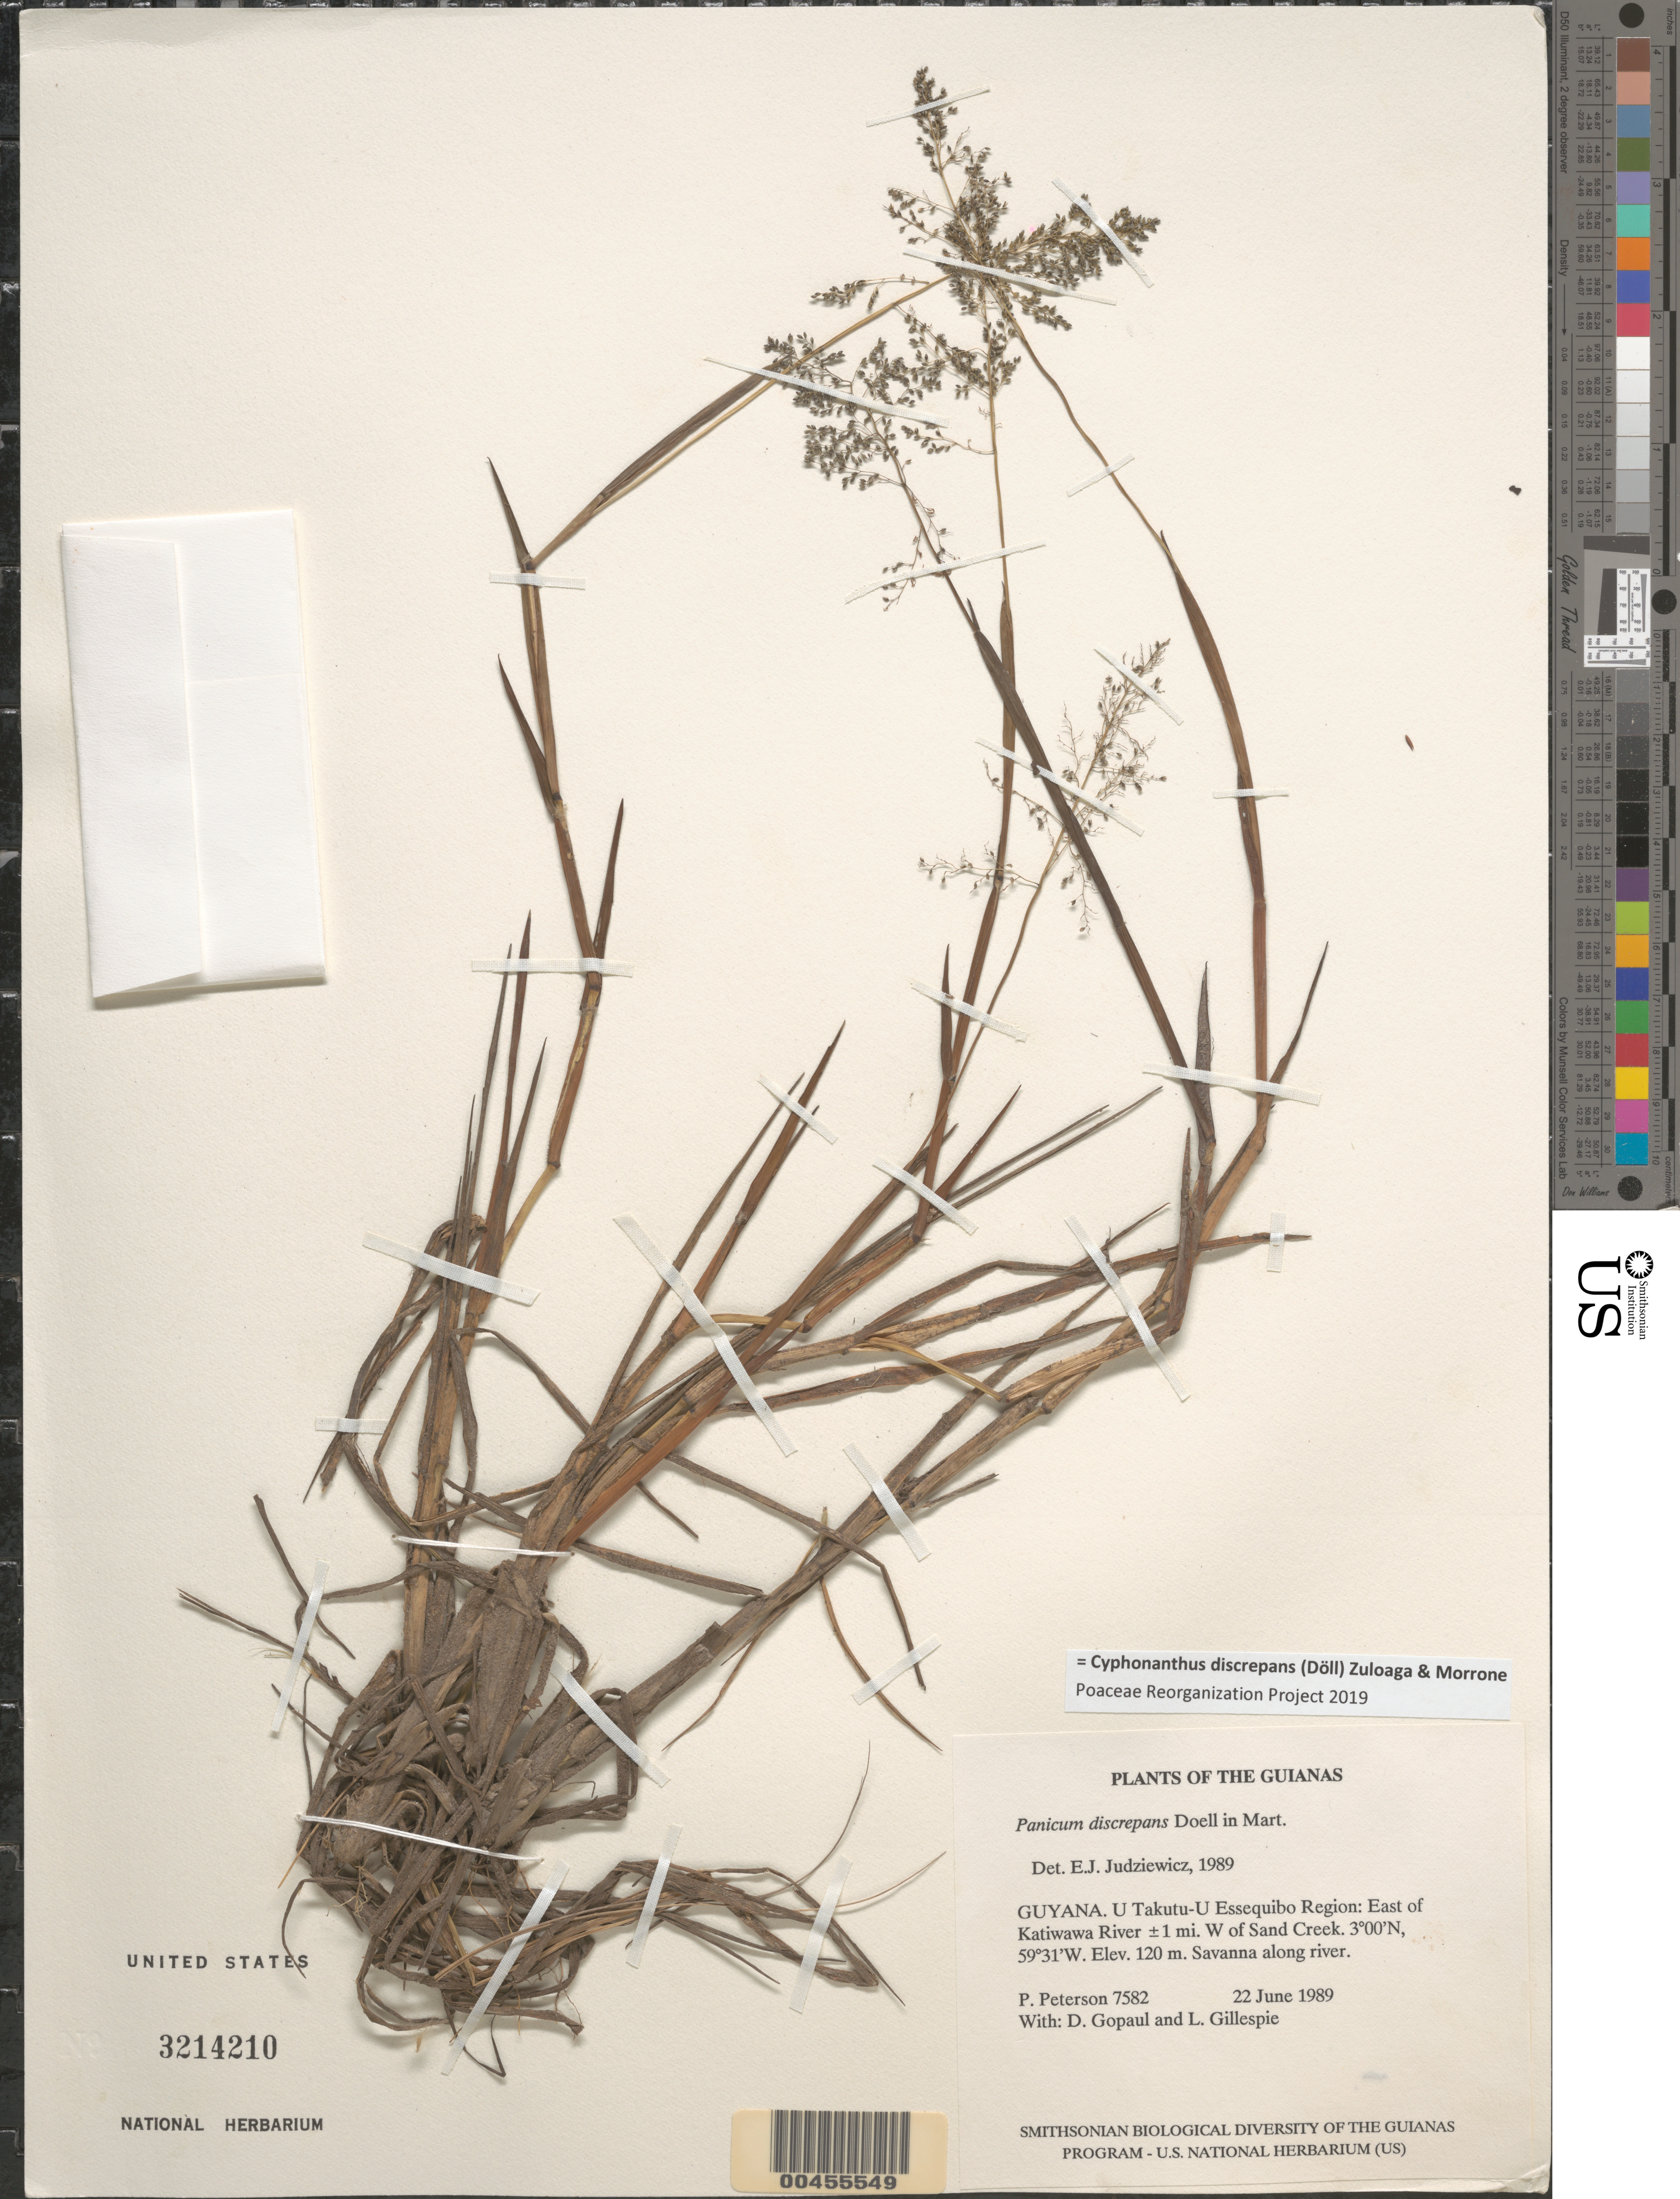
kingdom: Plantae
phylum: Tracheophyta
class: Liliopsida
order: Poales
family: Poaceae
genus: Panicum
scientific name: Panicum discrepans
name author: Döll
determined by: Judziewicz, E. J.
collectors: P. M. Peterson, D. Gopaul & L. J. Gillespie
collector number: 7582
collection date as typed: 22 June 1989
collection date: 1989-06-22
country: Guyana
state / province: U. Takutu-U. Essequibo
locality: East of Katiwawa River ±1 mi. W of Sand Creek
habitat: Savanna along river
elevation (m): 120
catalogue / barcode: US 3214210